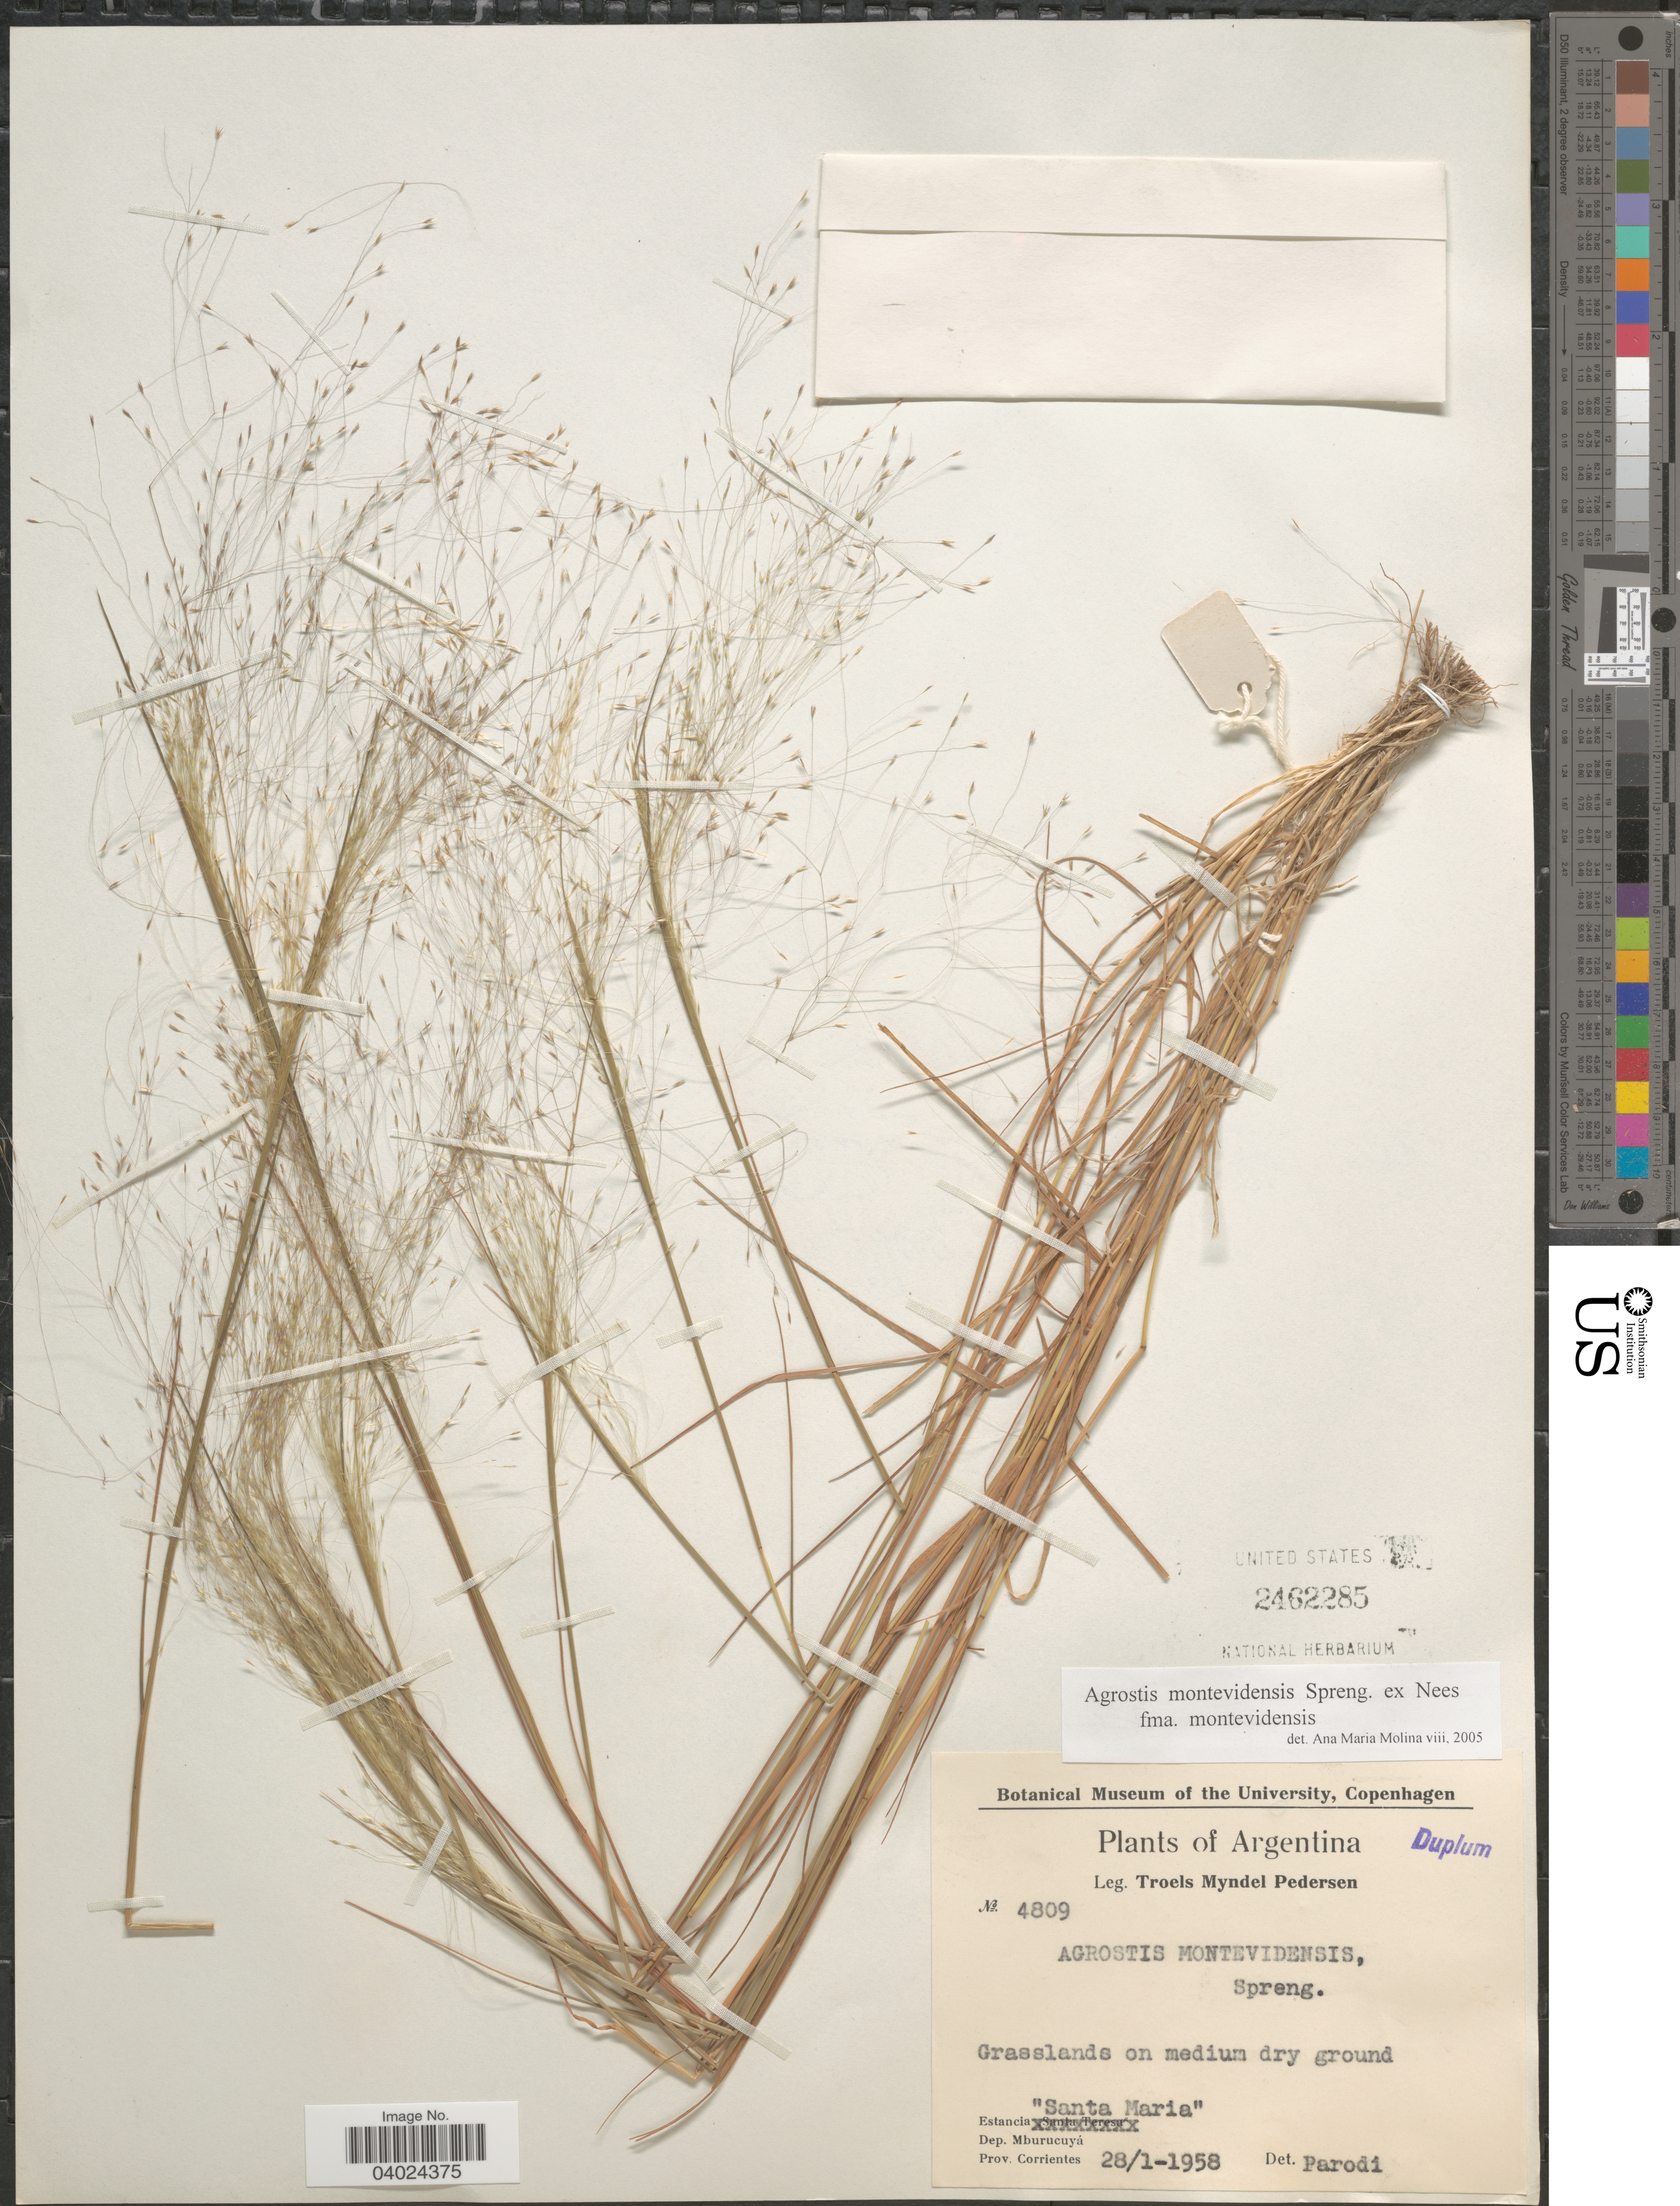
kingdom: Plantae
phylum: Tracheophyta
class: Liliopsida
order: Poales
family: Poaceae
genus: Agrostis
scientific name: Agrostis montevidensis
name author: A. Spreng. ex Nees in Mart.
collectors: T. Pederson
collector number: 4809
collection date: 1958-01-28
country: Argentina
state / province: Corrientes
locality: Estancia "Santa Maria". Dep. Mburucuyá.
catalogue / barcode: US 2462285